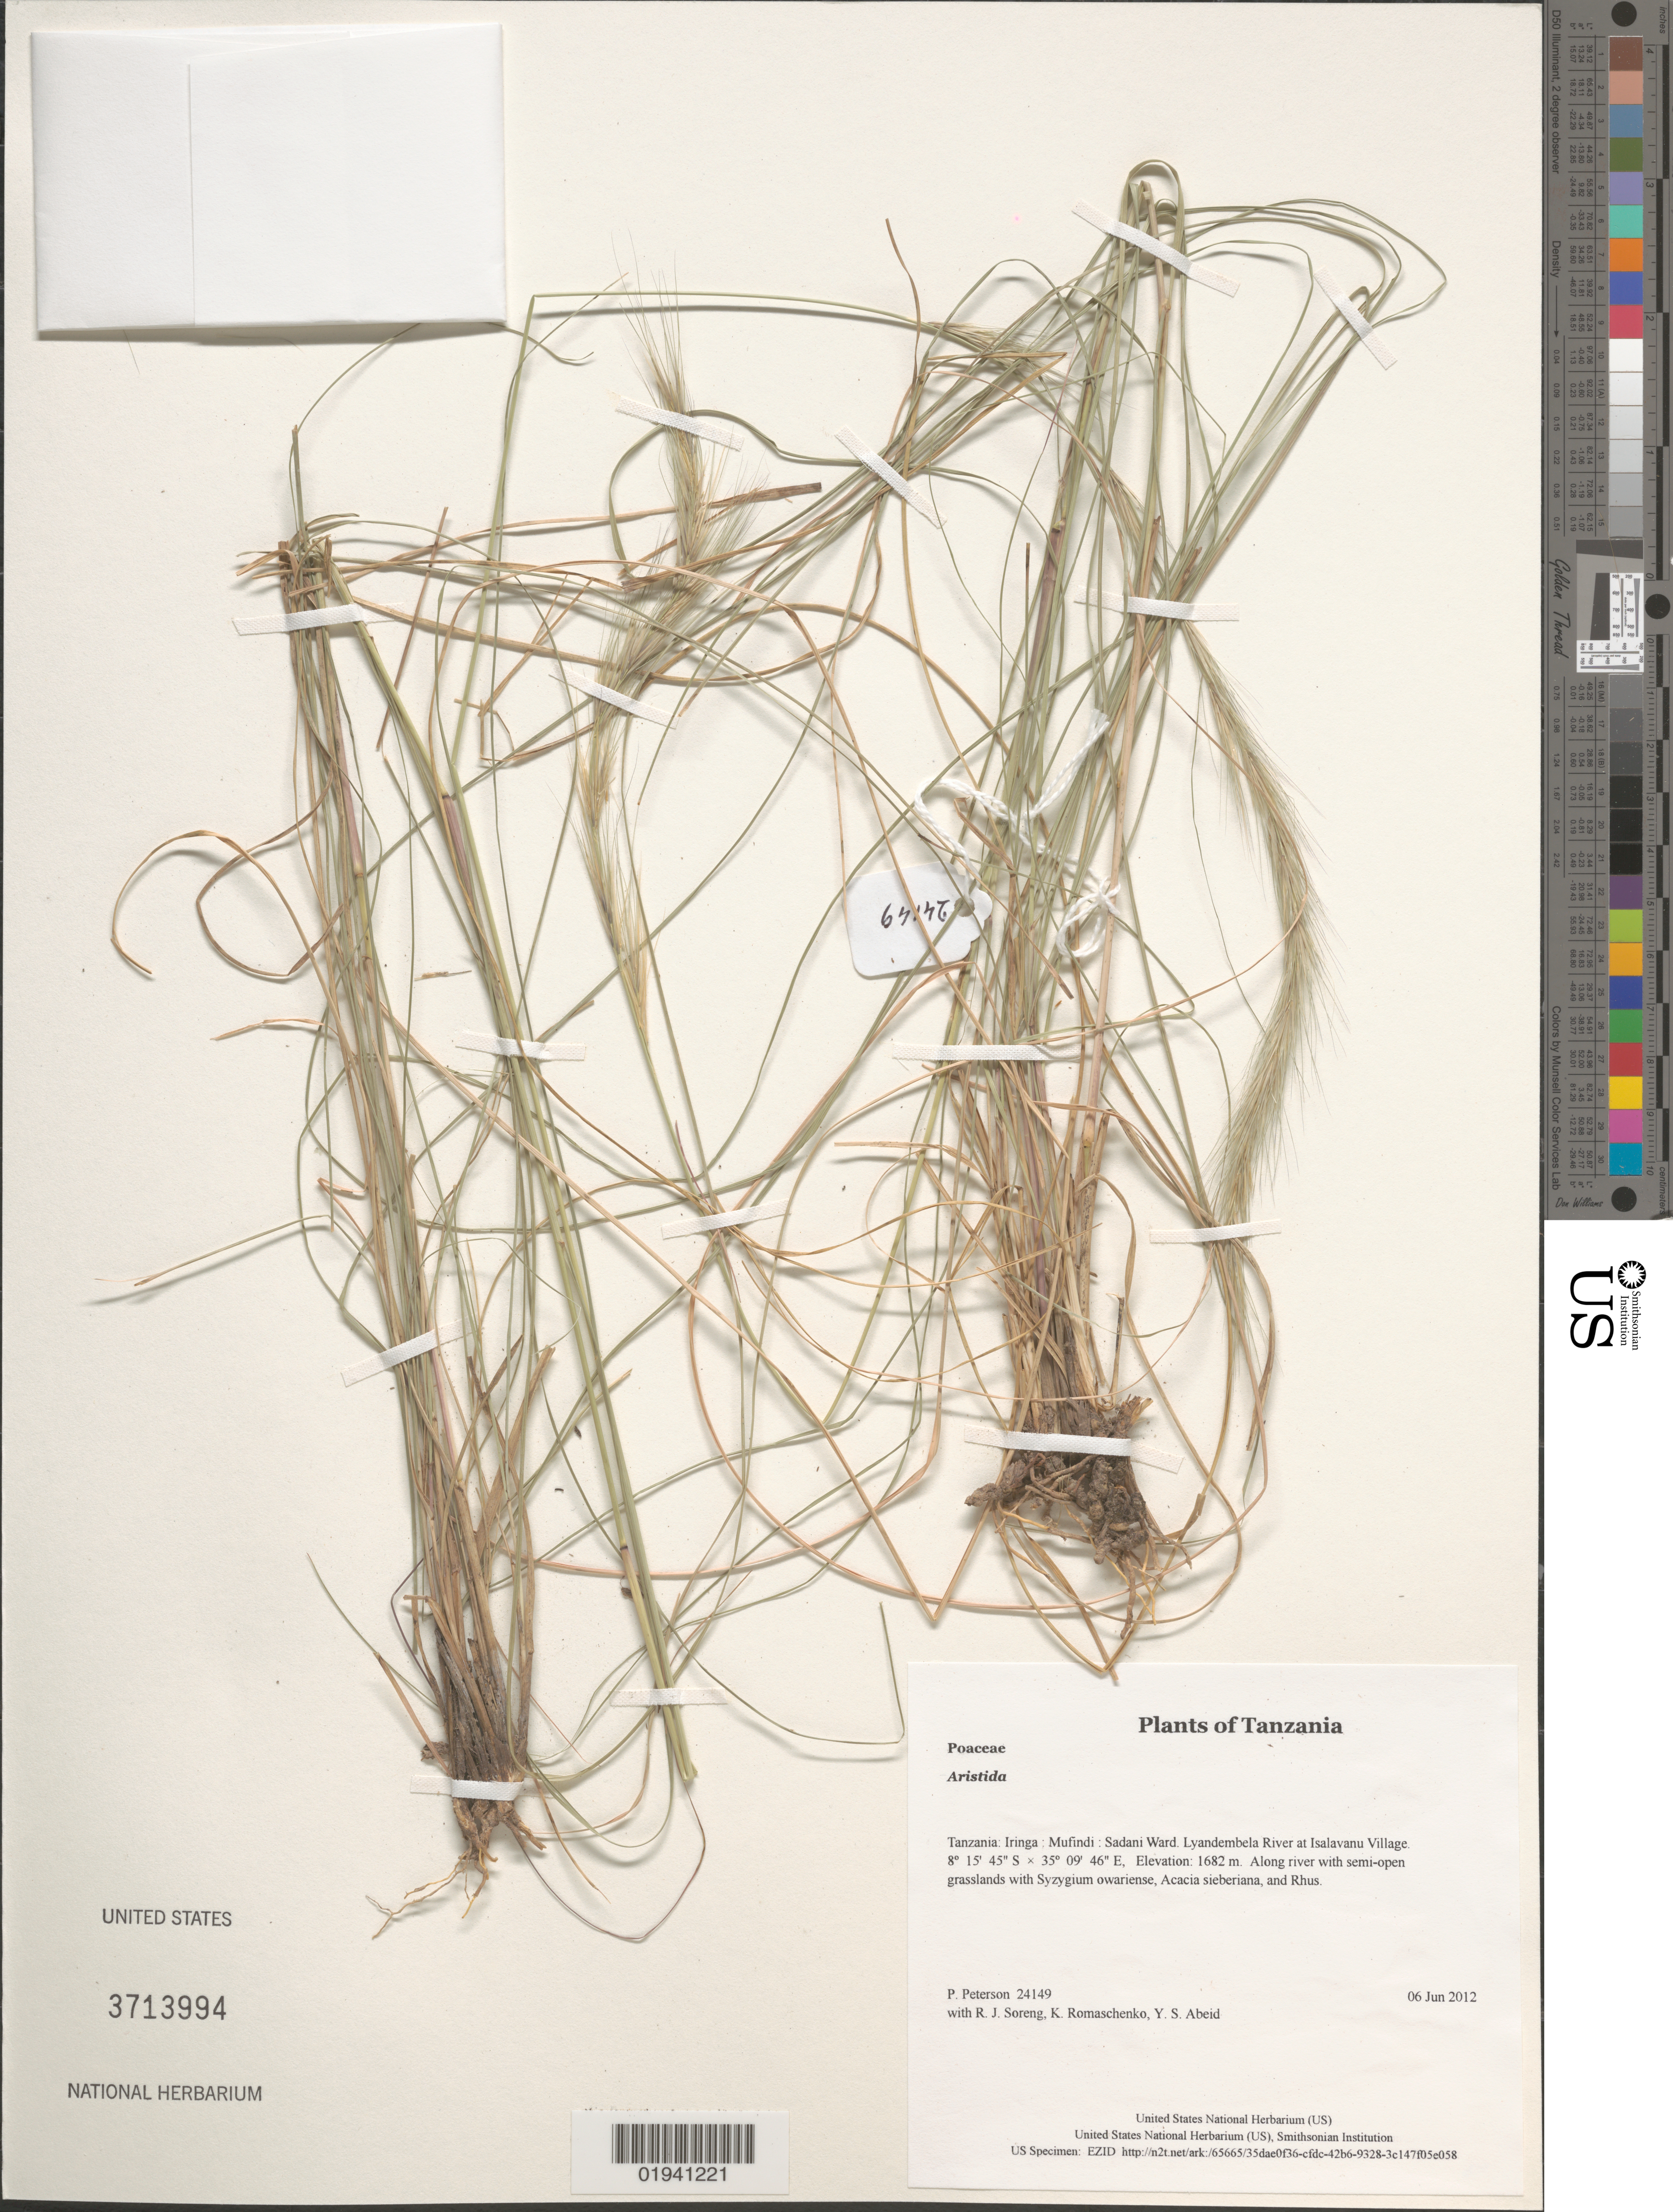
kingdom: Plantae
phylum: Tracheophyta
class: Liliopsida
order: Poales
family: Poaceae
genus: Aristida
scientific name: Aristida sp.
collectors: P. M. Peterson, R. J. Soreng, K. Romaschenko & Y. Abeid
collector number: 24149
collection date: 2012-06-06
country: Tanzania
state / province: Iringa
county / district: Mufindi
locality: Sadani Ward. Lyandembela River at Isalavanu Village.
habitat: Along river with semi-open grasslands with Syzygium owariense, Acacia sieberiana, and Rhus.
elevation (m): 1682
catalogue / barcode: US 3713994